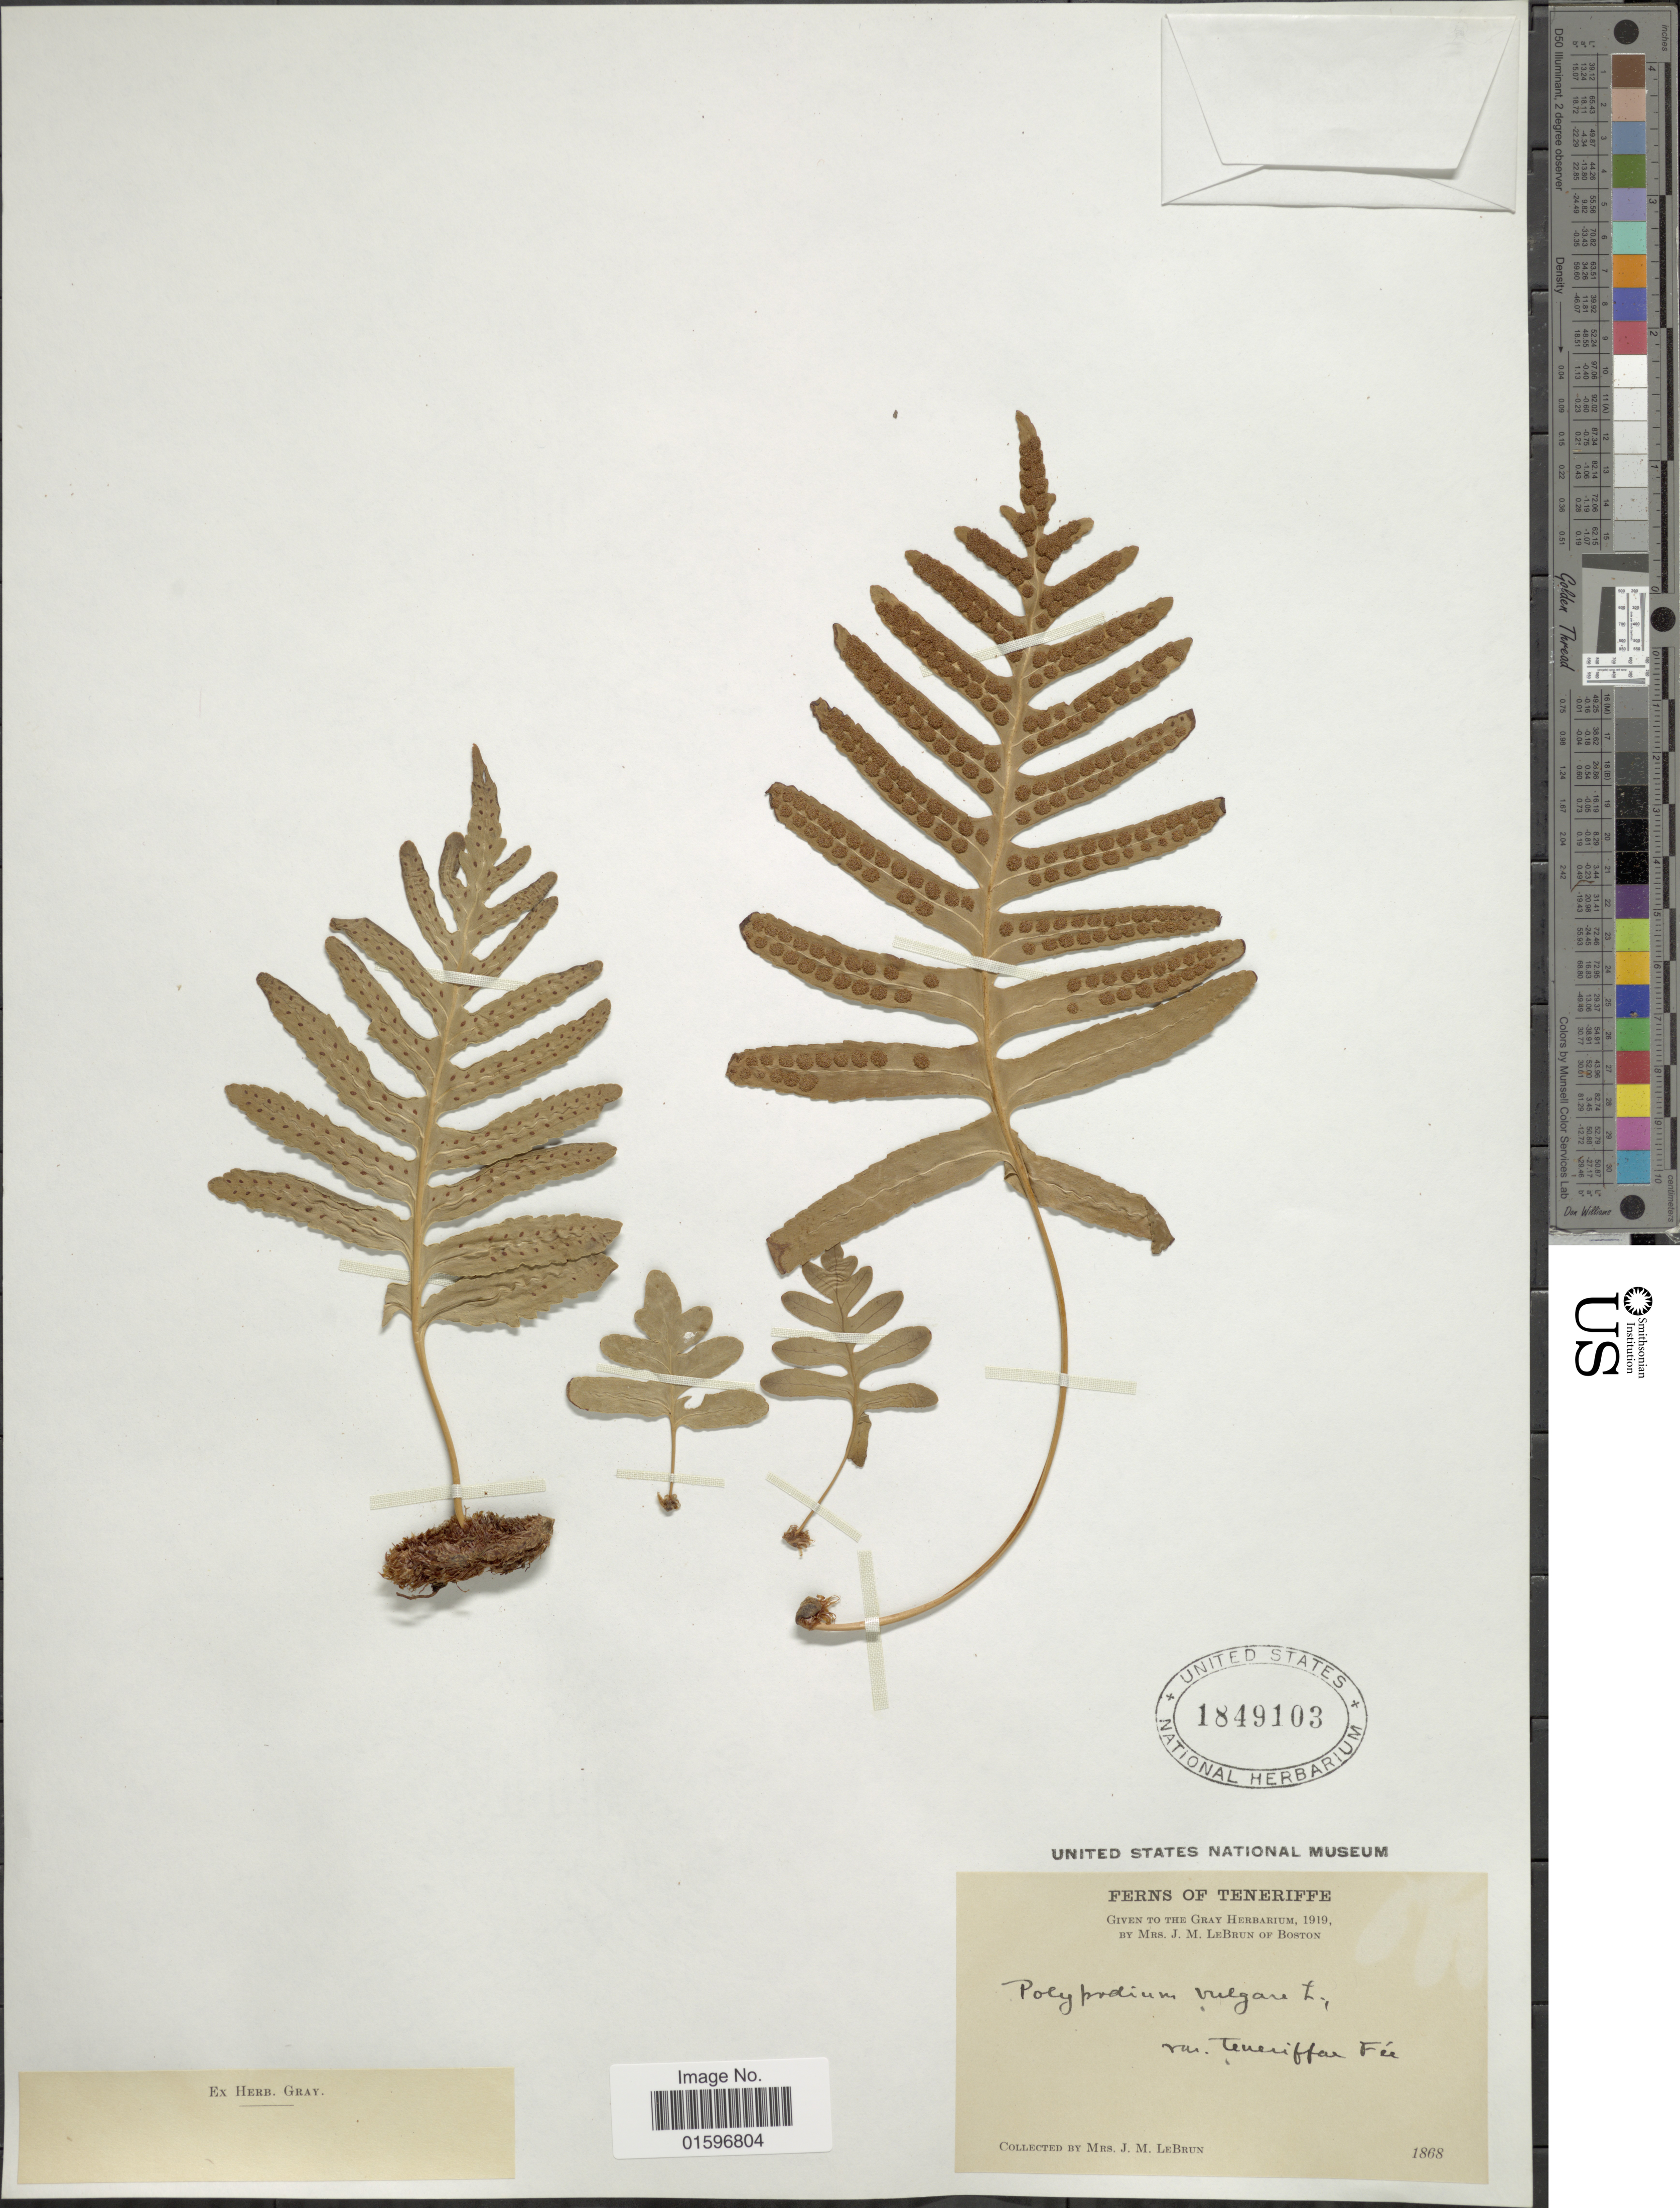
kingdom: Plantae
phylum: Tracheophyta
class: Polypodiopsida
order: Polypodiales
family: Polypodiaceae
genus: Polypodium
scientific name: Polypodium vulgare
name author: L.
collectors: Mrs. J. M. Lebrun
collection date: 1868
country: Spain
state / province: Canarias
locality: Teneriffe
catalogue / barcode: US 1849103